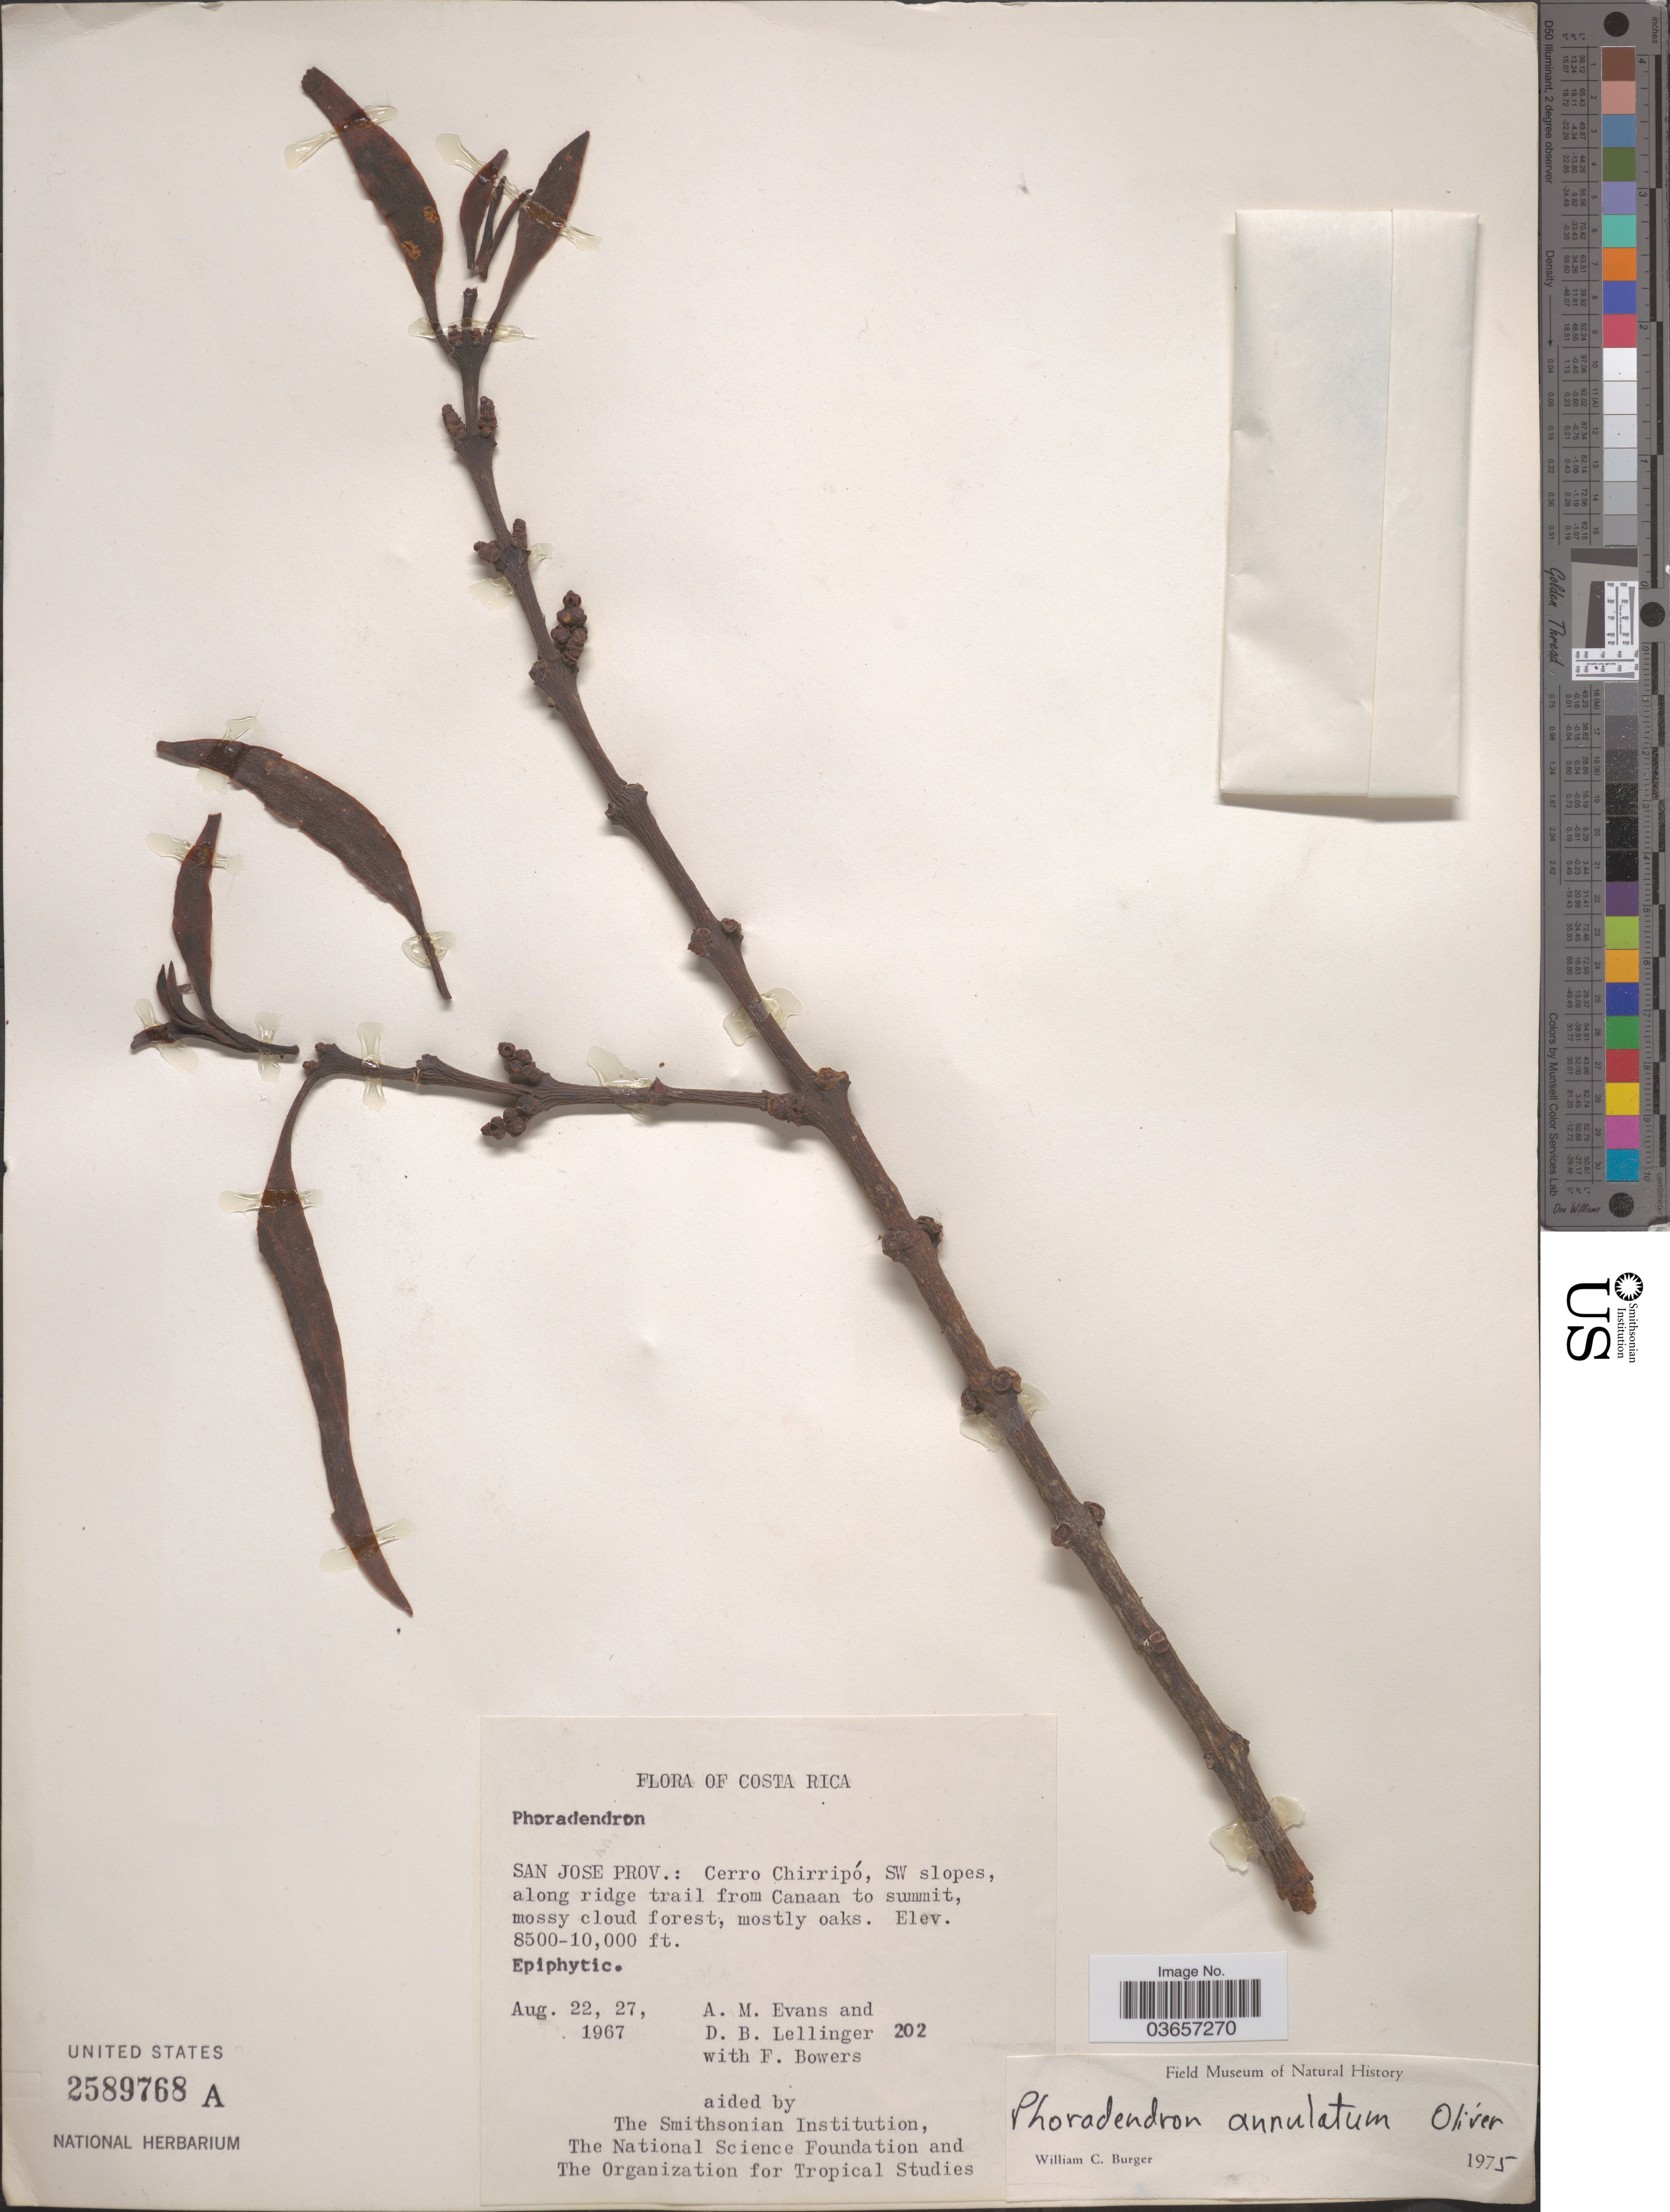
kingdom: Plantae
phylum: Tracheophyta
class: Magnoliopsida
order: Santalales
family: Viscaceae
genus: Phoradendron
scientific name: Phoradendron annulatum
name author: Oliv.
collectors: A. M. Evans, D. B. Lellinger & F. Bowers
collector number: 202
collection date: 1967-08-22/1967-08-27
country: Costa Rica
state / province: San José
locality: Cerro Chirripó, SW slopes, along ridge trail from Canaan to summit.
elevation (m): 2591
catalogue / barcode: US 2589768A